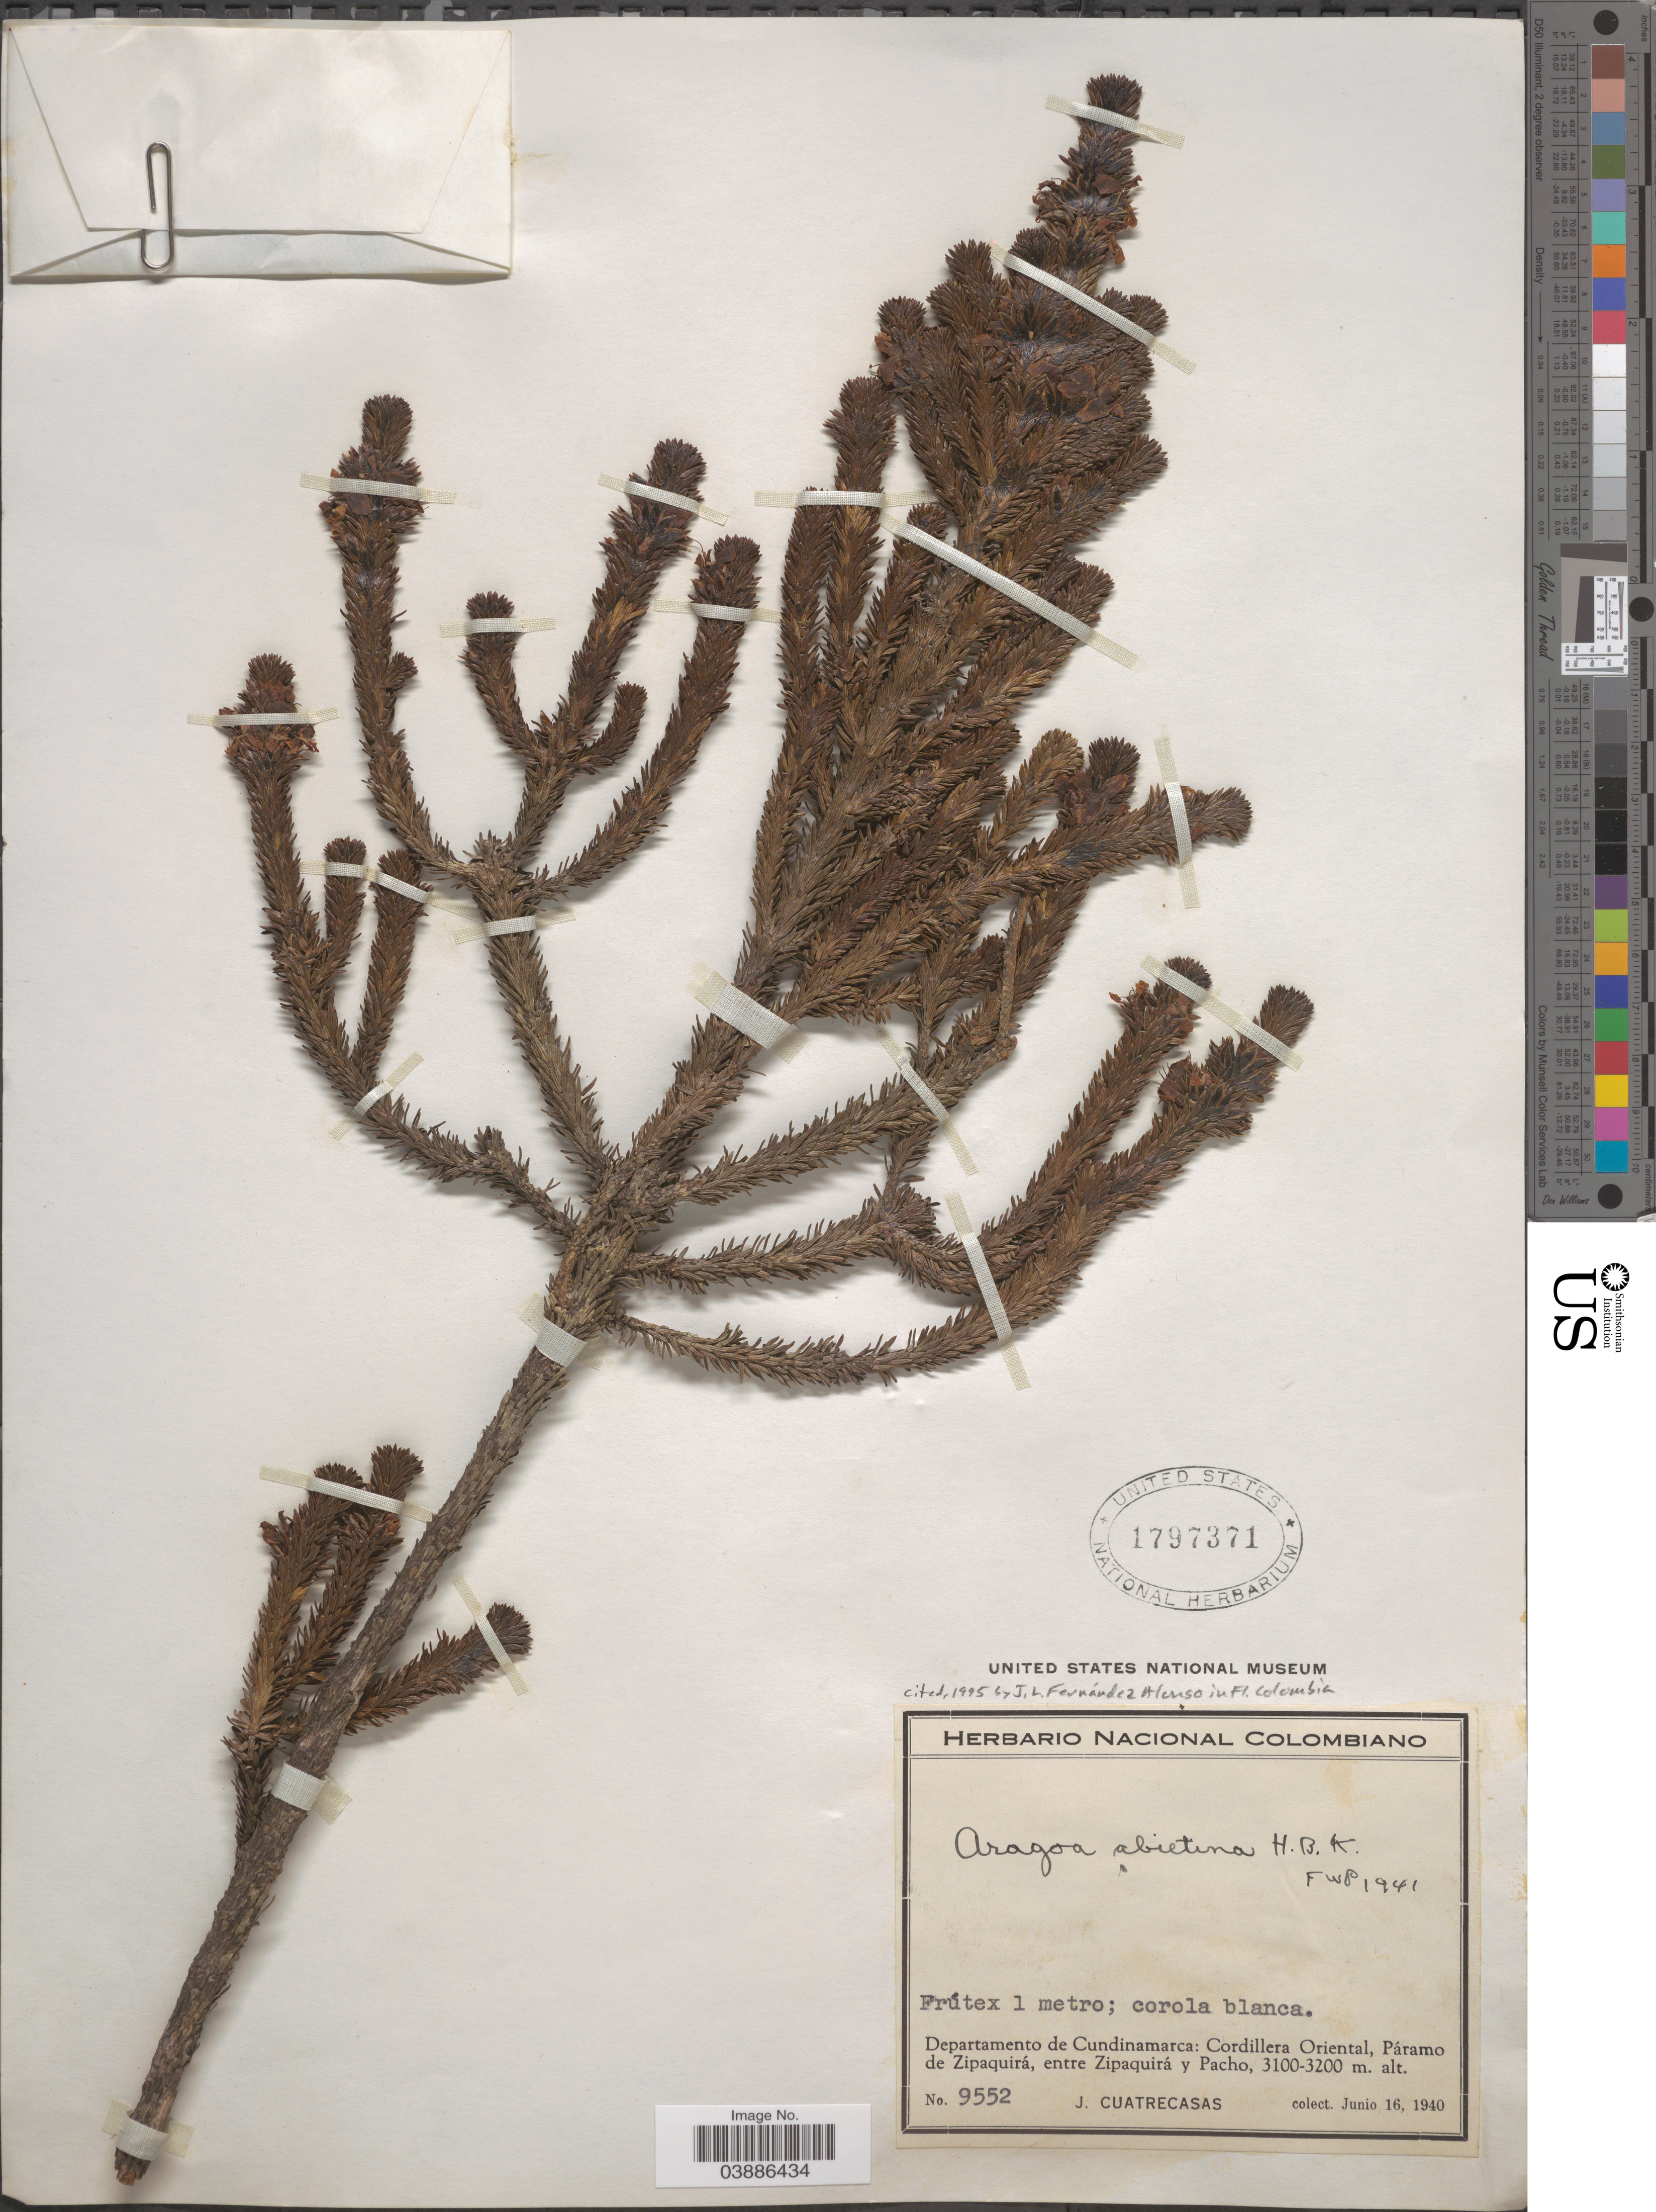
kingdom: Plantae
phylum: Tracheophyta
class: Magnoliopsida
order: Lamiales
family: Plantaginaceae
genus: Aragoa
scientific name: Aragoa abietina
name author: Kunth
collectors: J. Cuatrecasas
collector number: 9552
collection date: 1940-06-16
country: Colombia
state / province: Cundinamarca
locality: Departamento de Cundinamarca: Cordillera Oriental, Páramo de Zipaquirá, entre Zipaquirá y Pacho.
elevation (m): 3100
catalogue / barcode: US 1797371